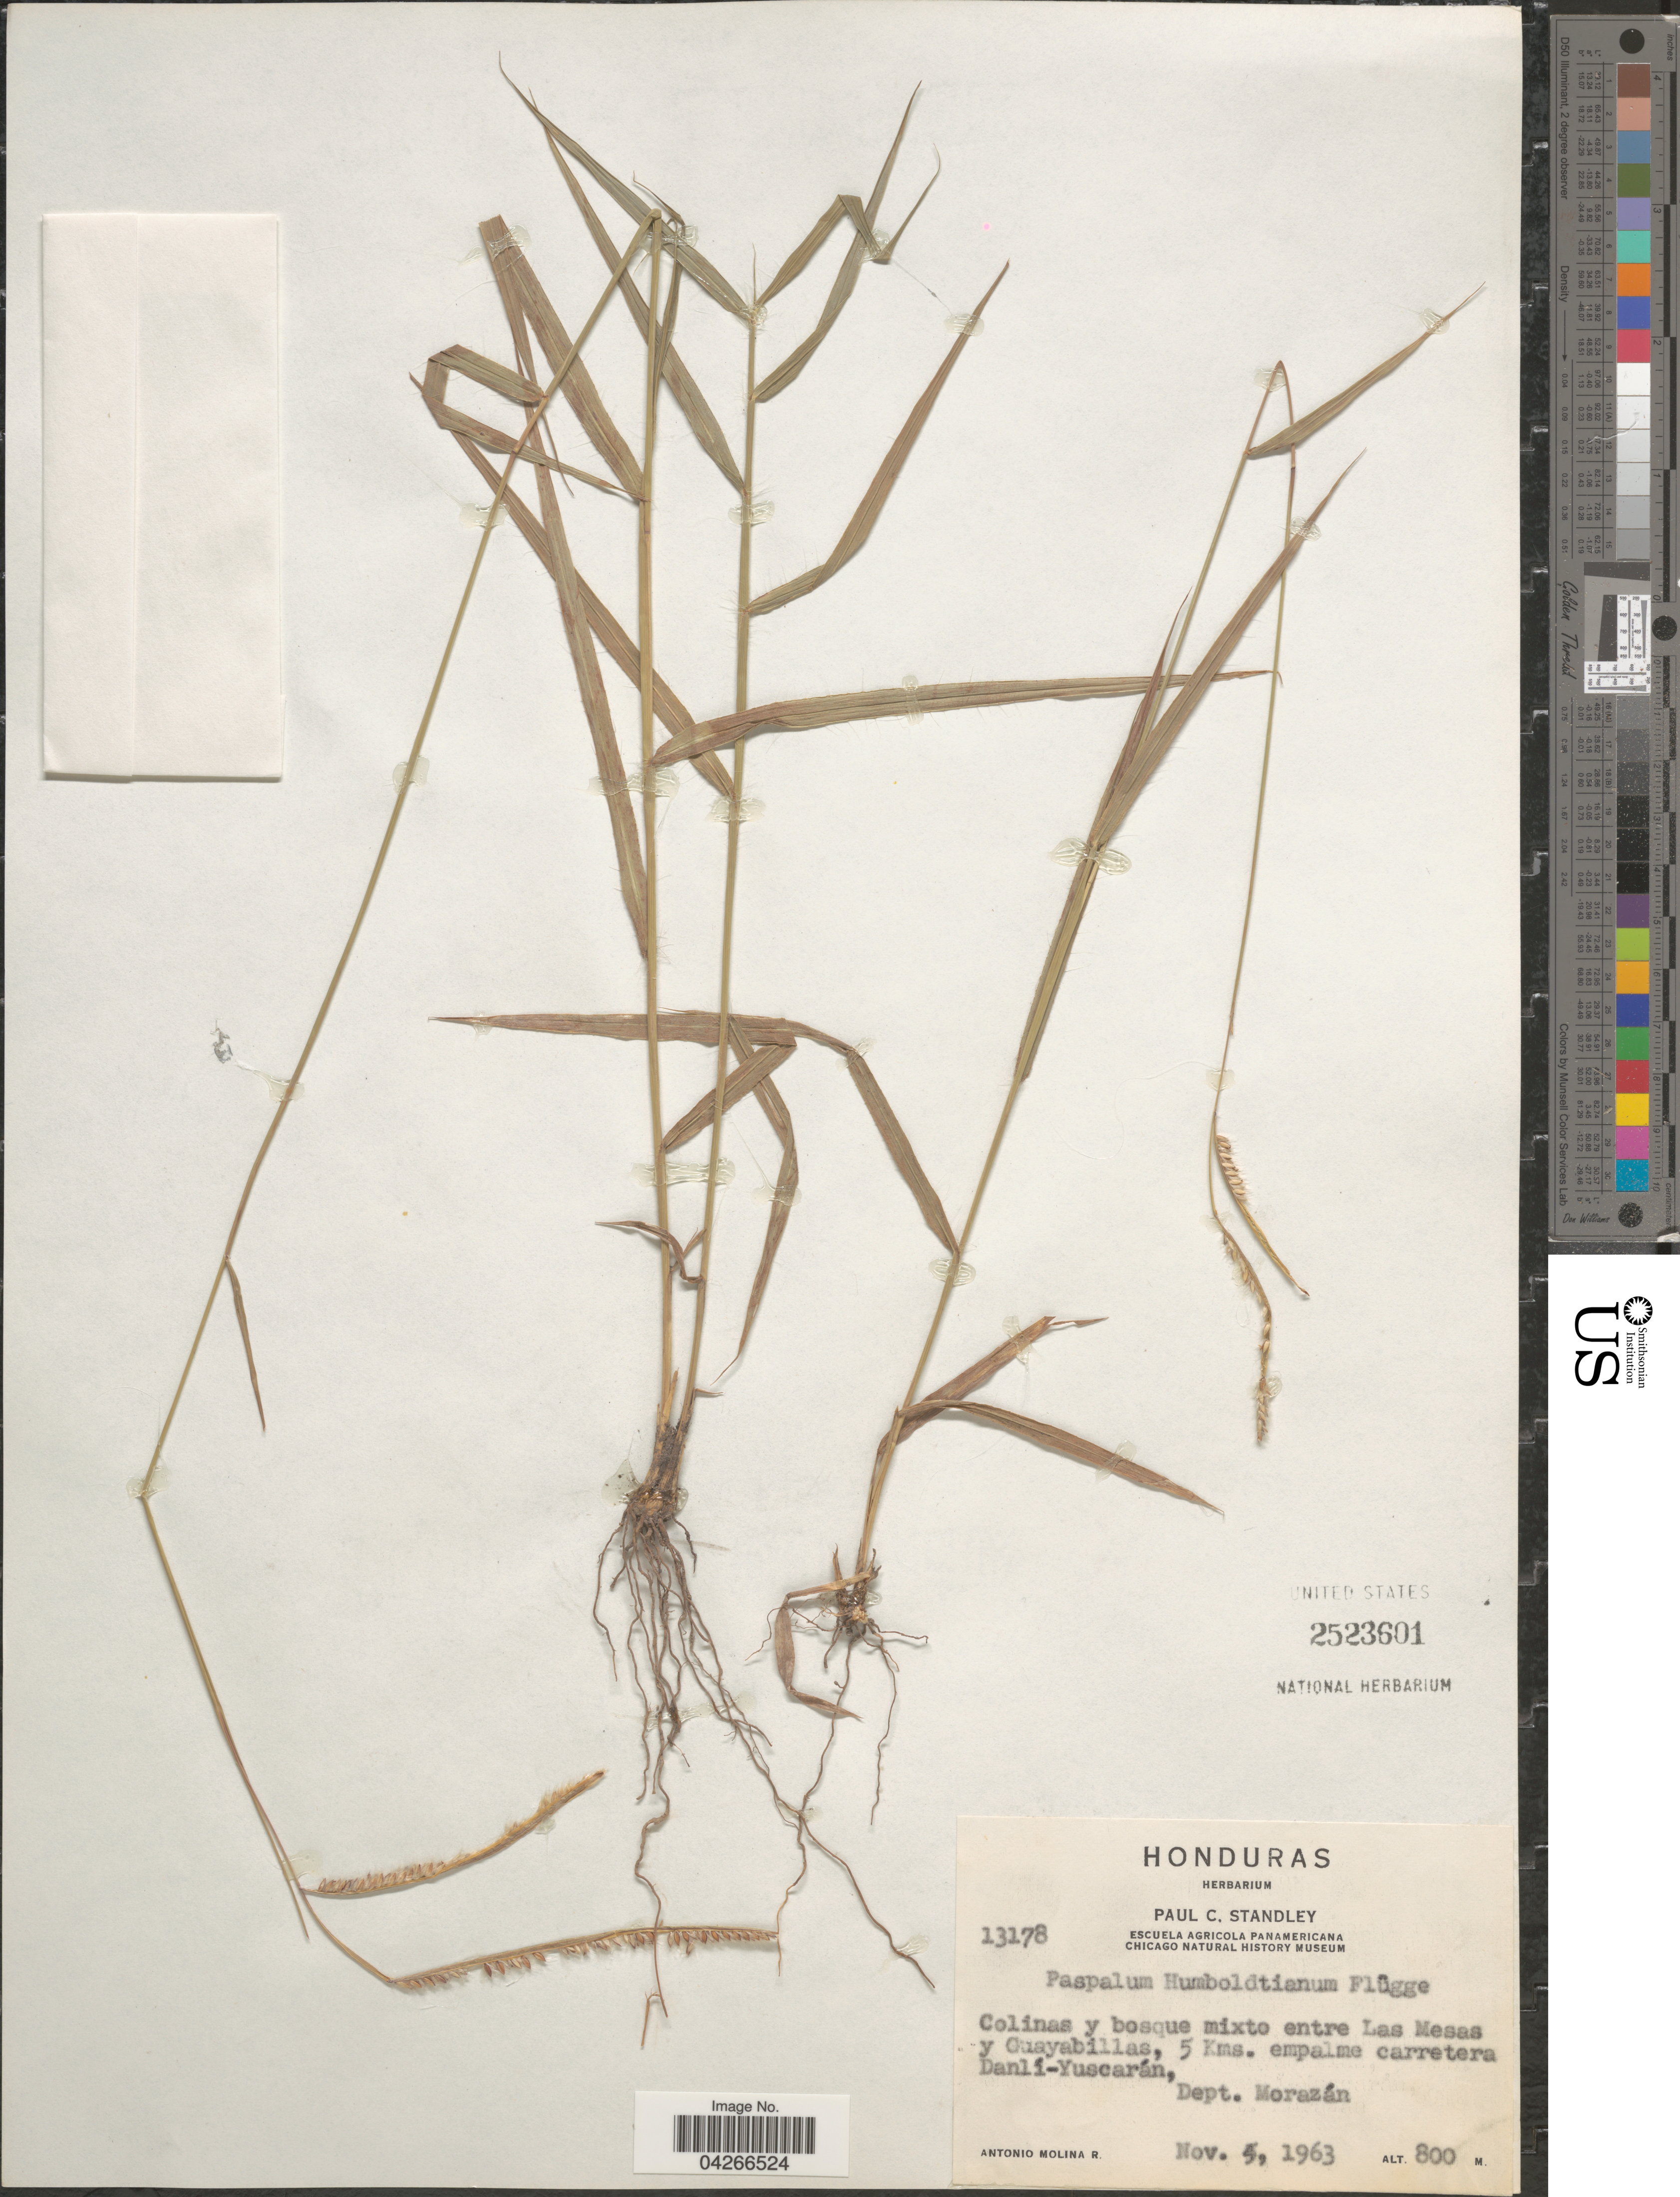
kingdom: Plantae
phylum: Tracheophyta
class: Liliopsida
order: Poales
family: Poaceae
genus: Paspalum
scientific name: Paspalum humboldtianum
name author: Flüggé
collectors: A. Molina R.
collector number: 13178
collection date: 1963-11-05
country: Honduras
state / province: Fco. Morazán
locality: Colinas y bosque mixto entre Las Mesas y Guayabillas, 5 Kms. empalme carretera Danlí-Yuscarán, Dept. Morazán.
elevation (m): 800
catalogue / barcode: US 2523601